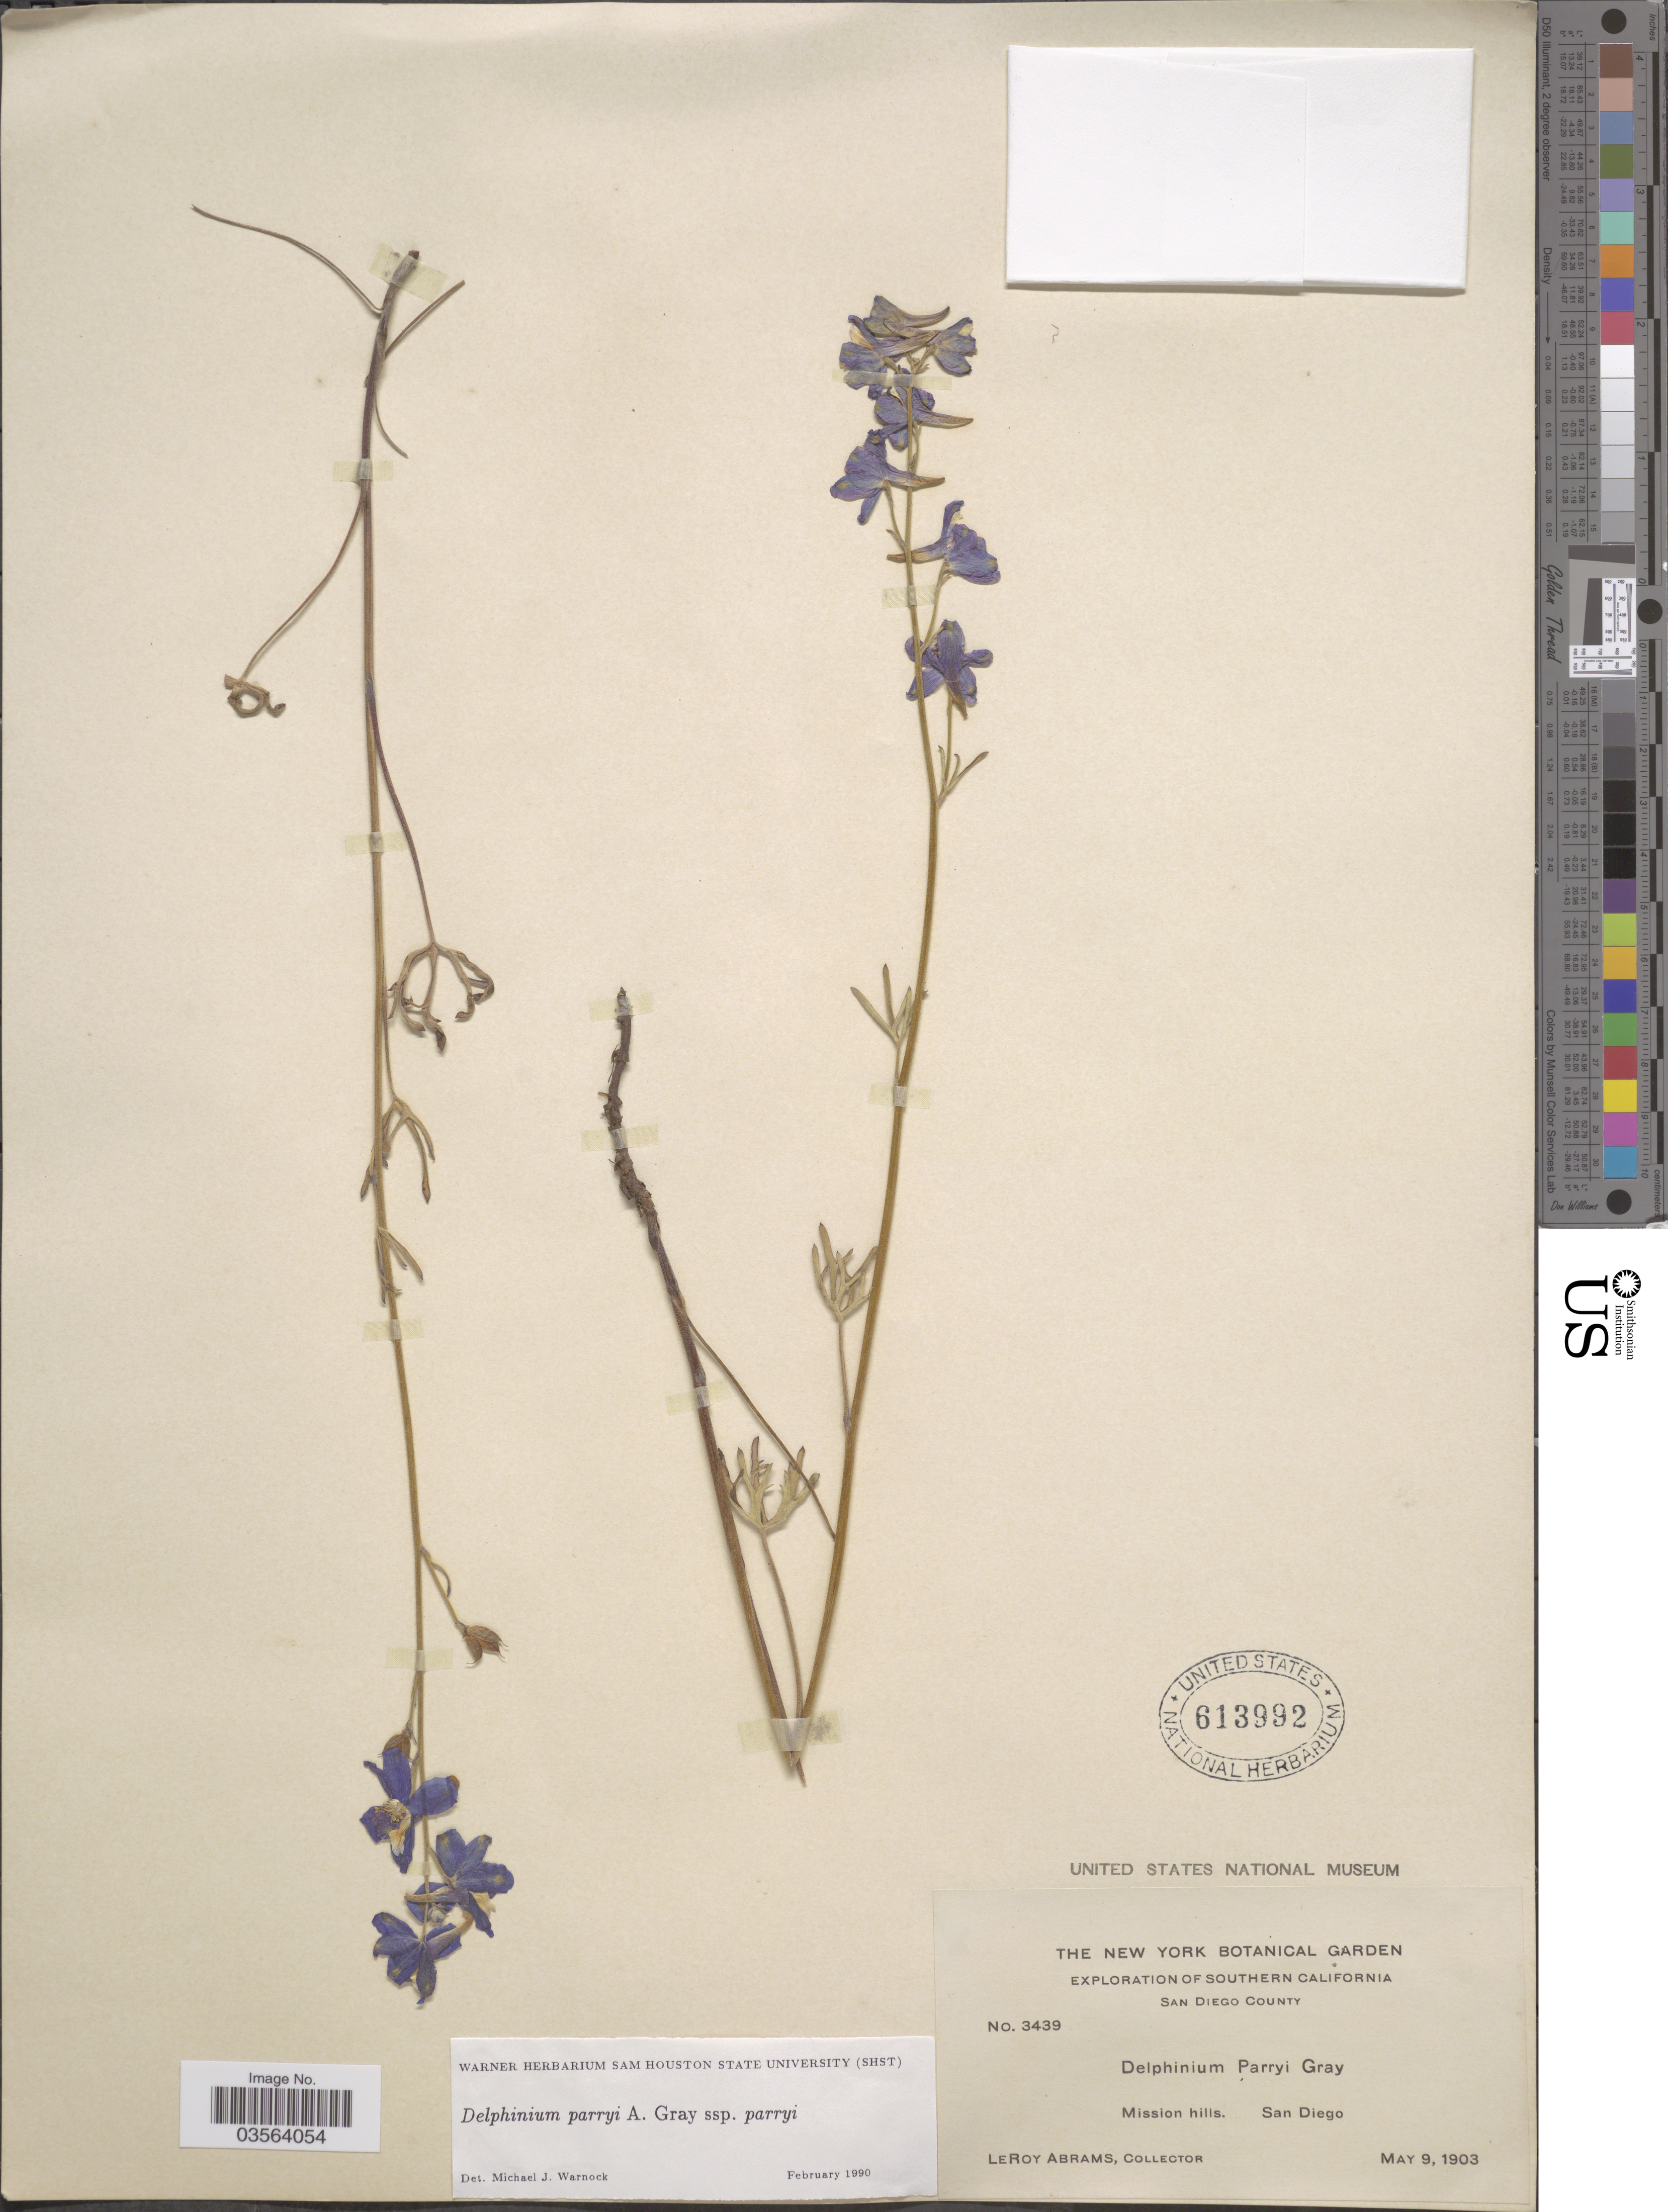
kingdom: Plantae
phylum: Tracheophyta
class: Magnoliopsida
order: Ranunculales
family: Ranunculaceae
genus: Delphinium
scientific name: Delphinium parryi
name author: A. Gray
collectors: L. Abrams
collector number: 3439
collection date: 1903-05-09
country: United States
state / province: California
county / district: San Diego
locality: Southern California. San Diego County. Mission hills. San Diego.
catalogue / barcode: US 613992